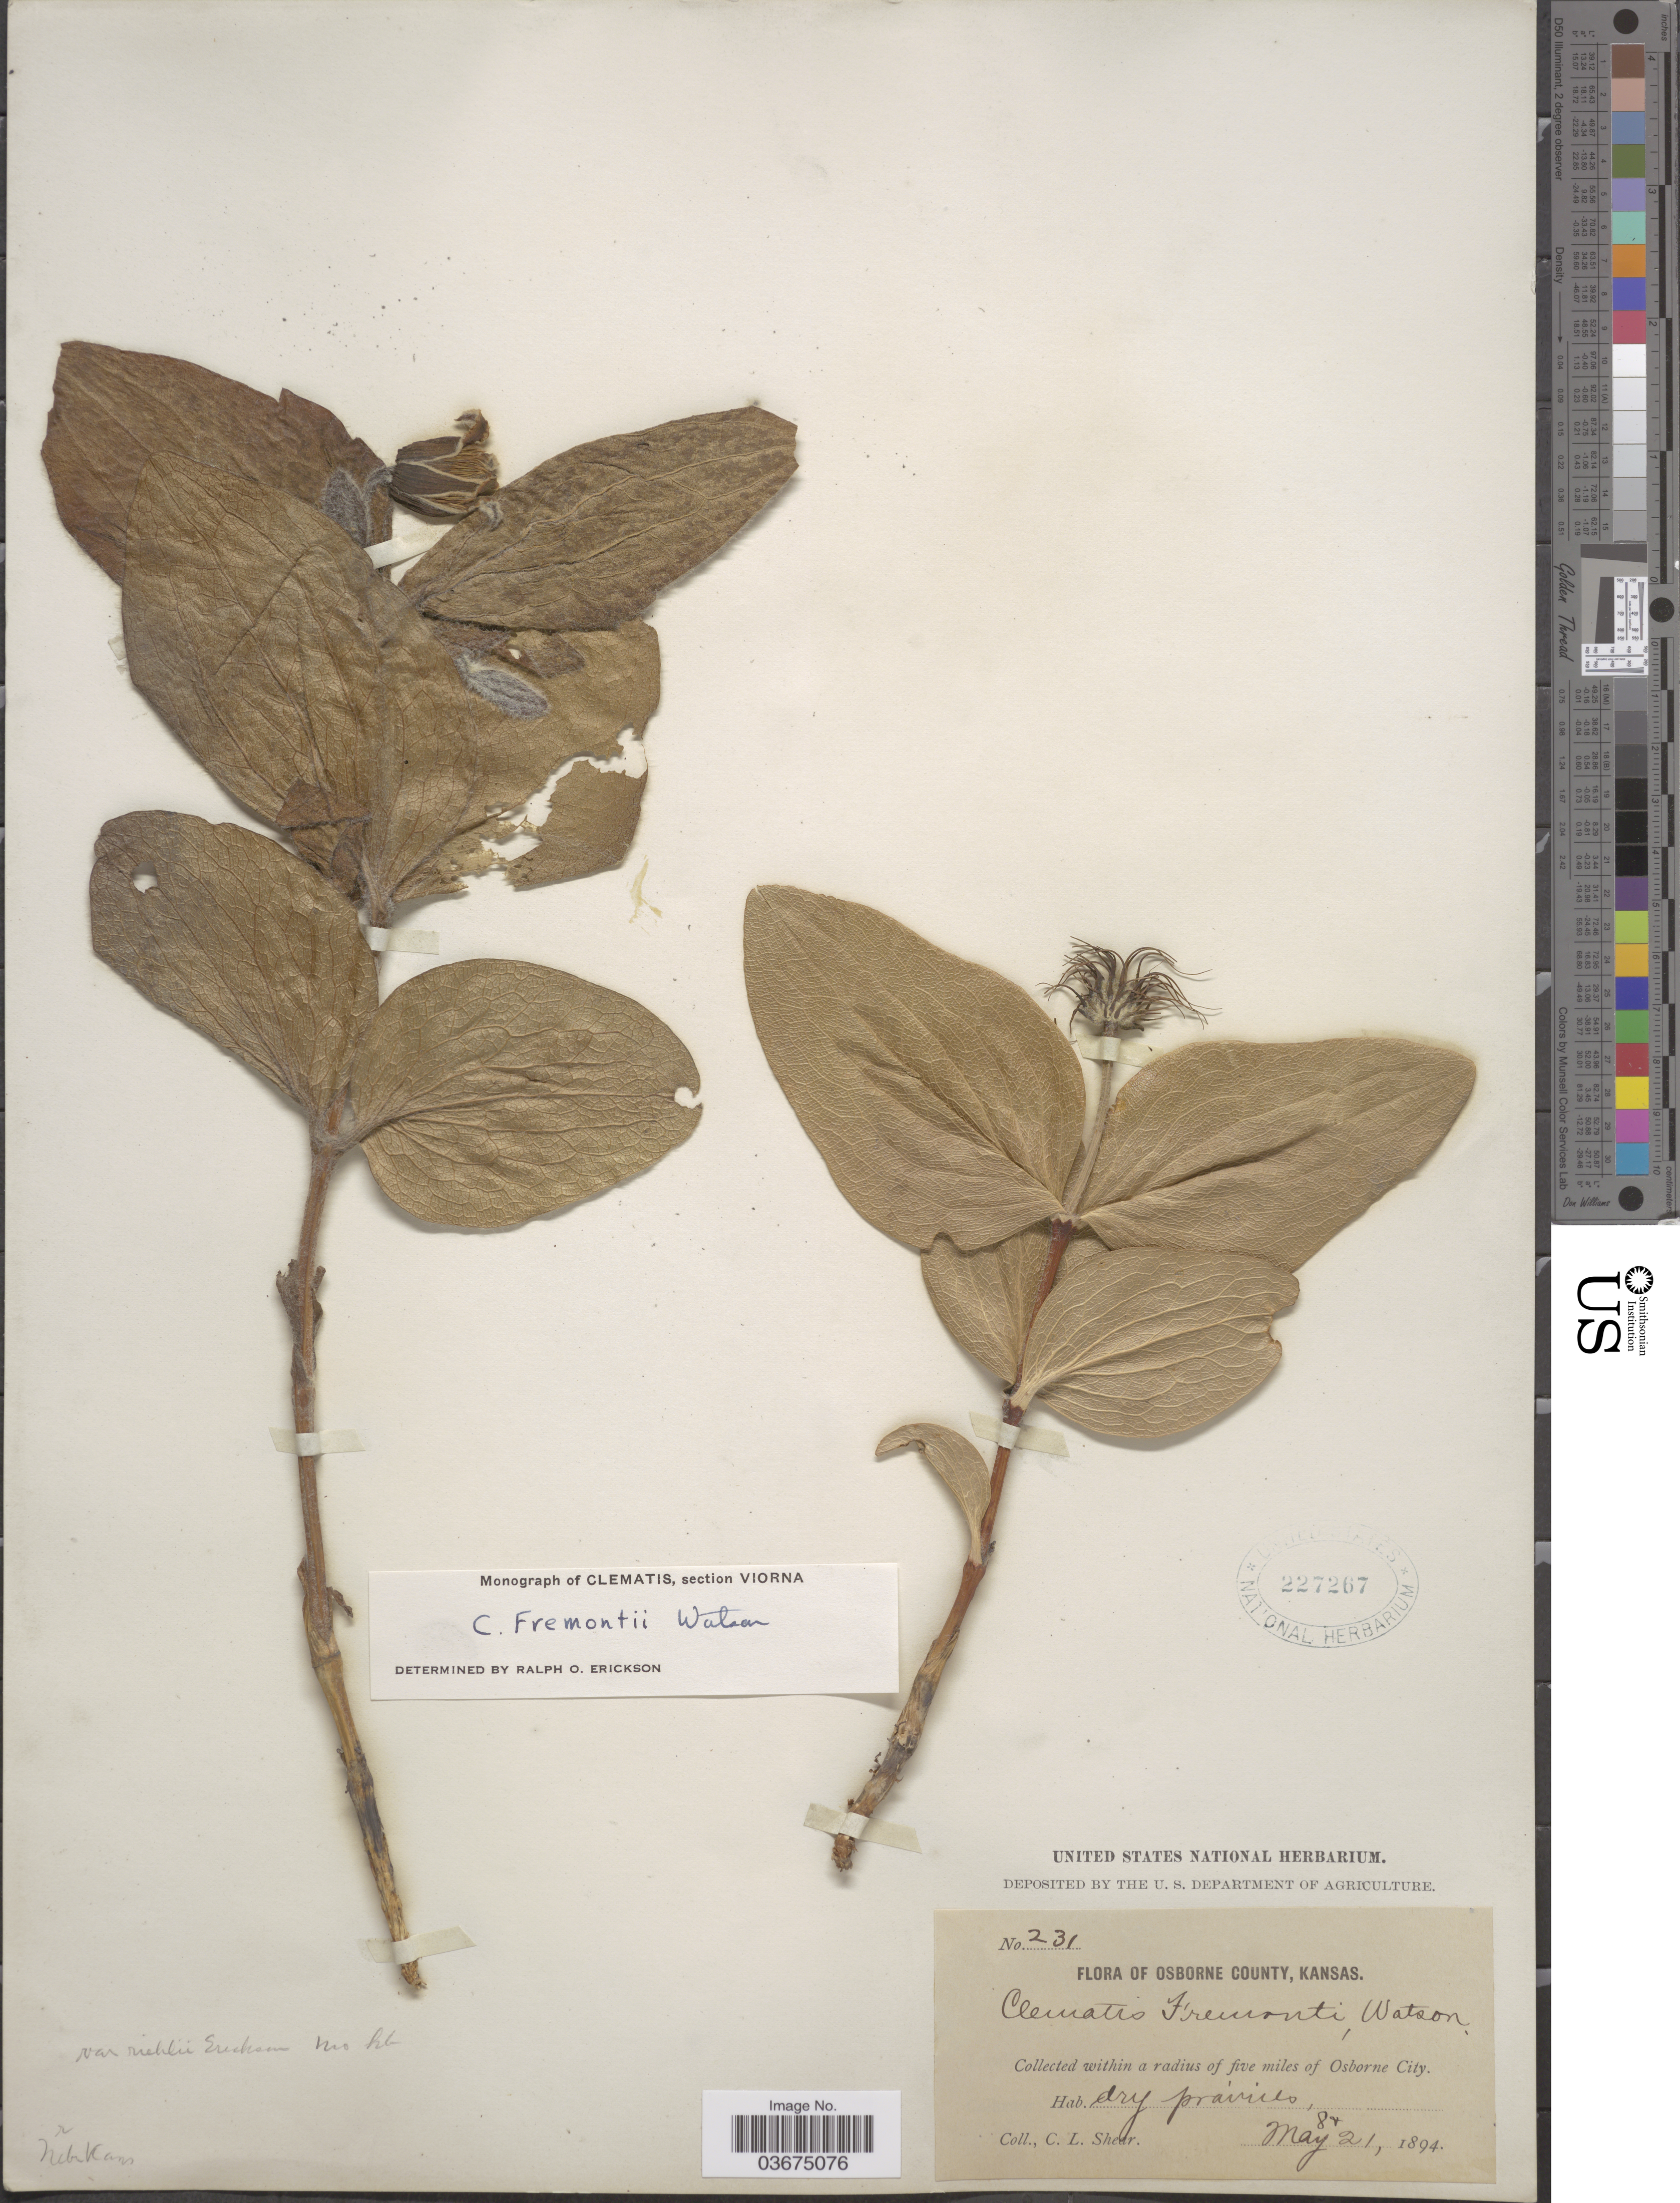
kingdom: Plantae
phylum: Tracheophyta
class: Magnoliopsida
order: Ranunculales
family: Ranunculaceae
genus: Clematis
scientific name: Clematis fremontii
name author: S. Watson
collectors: C. L. Shear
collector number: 231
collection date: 1894-05-08/1894-05-21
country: United States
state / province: Kansas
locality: Osborne County, five miles of Osborne City.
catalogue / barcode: US 227267